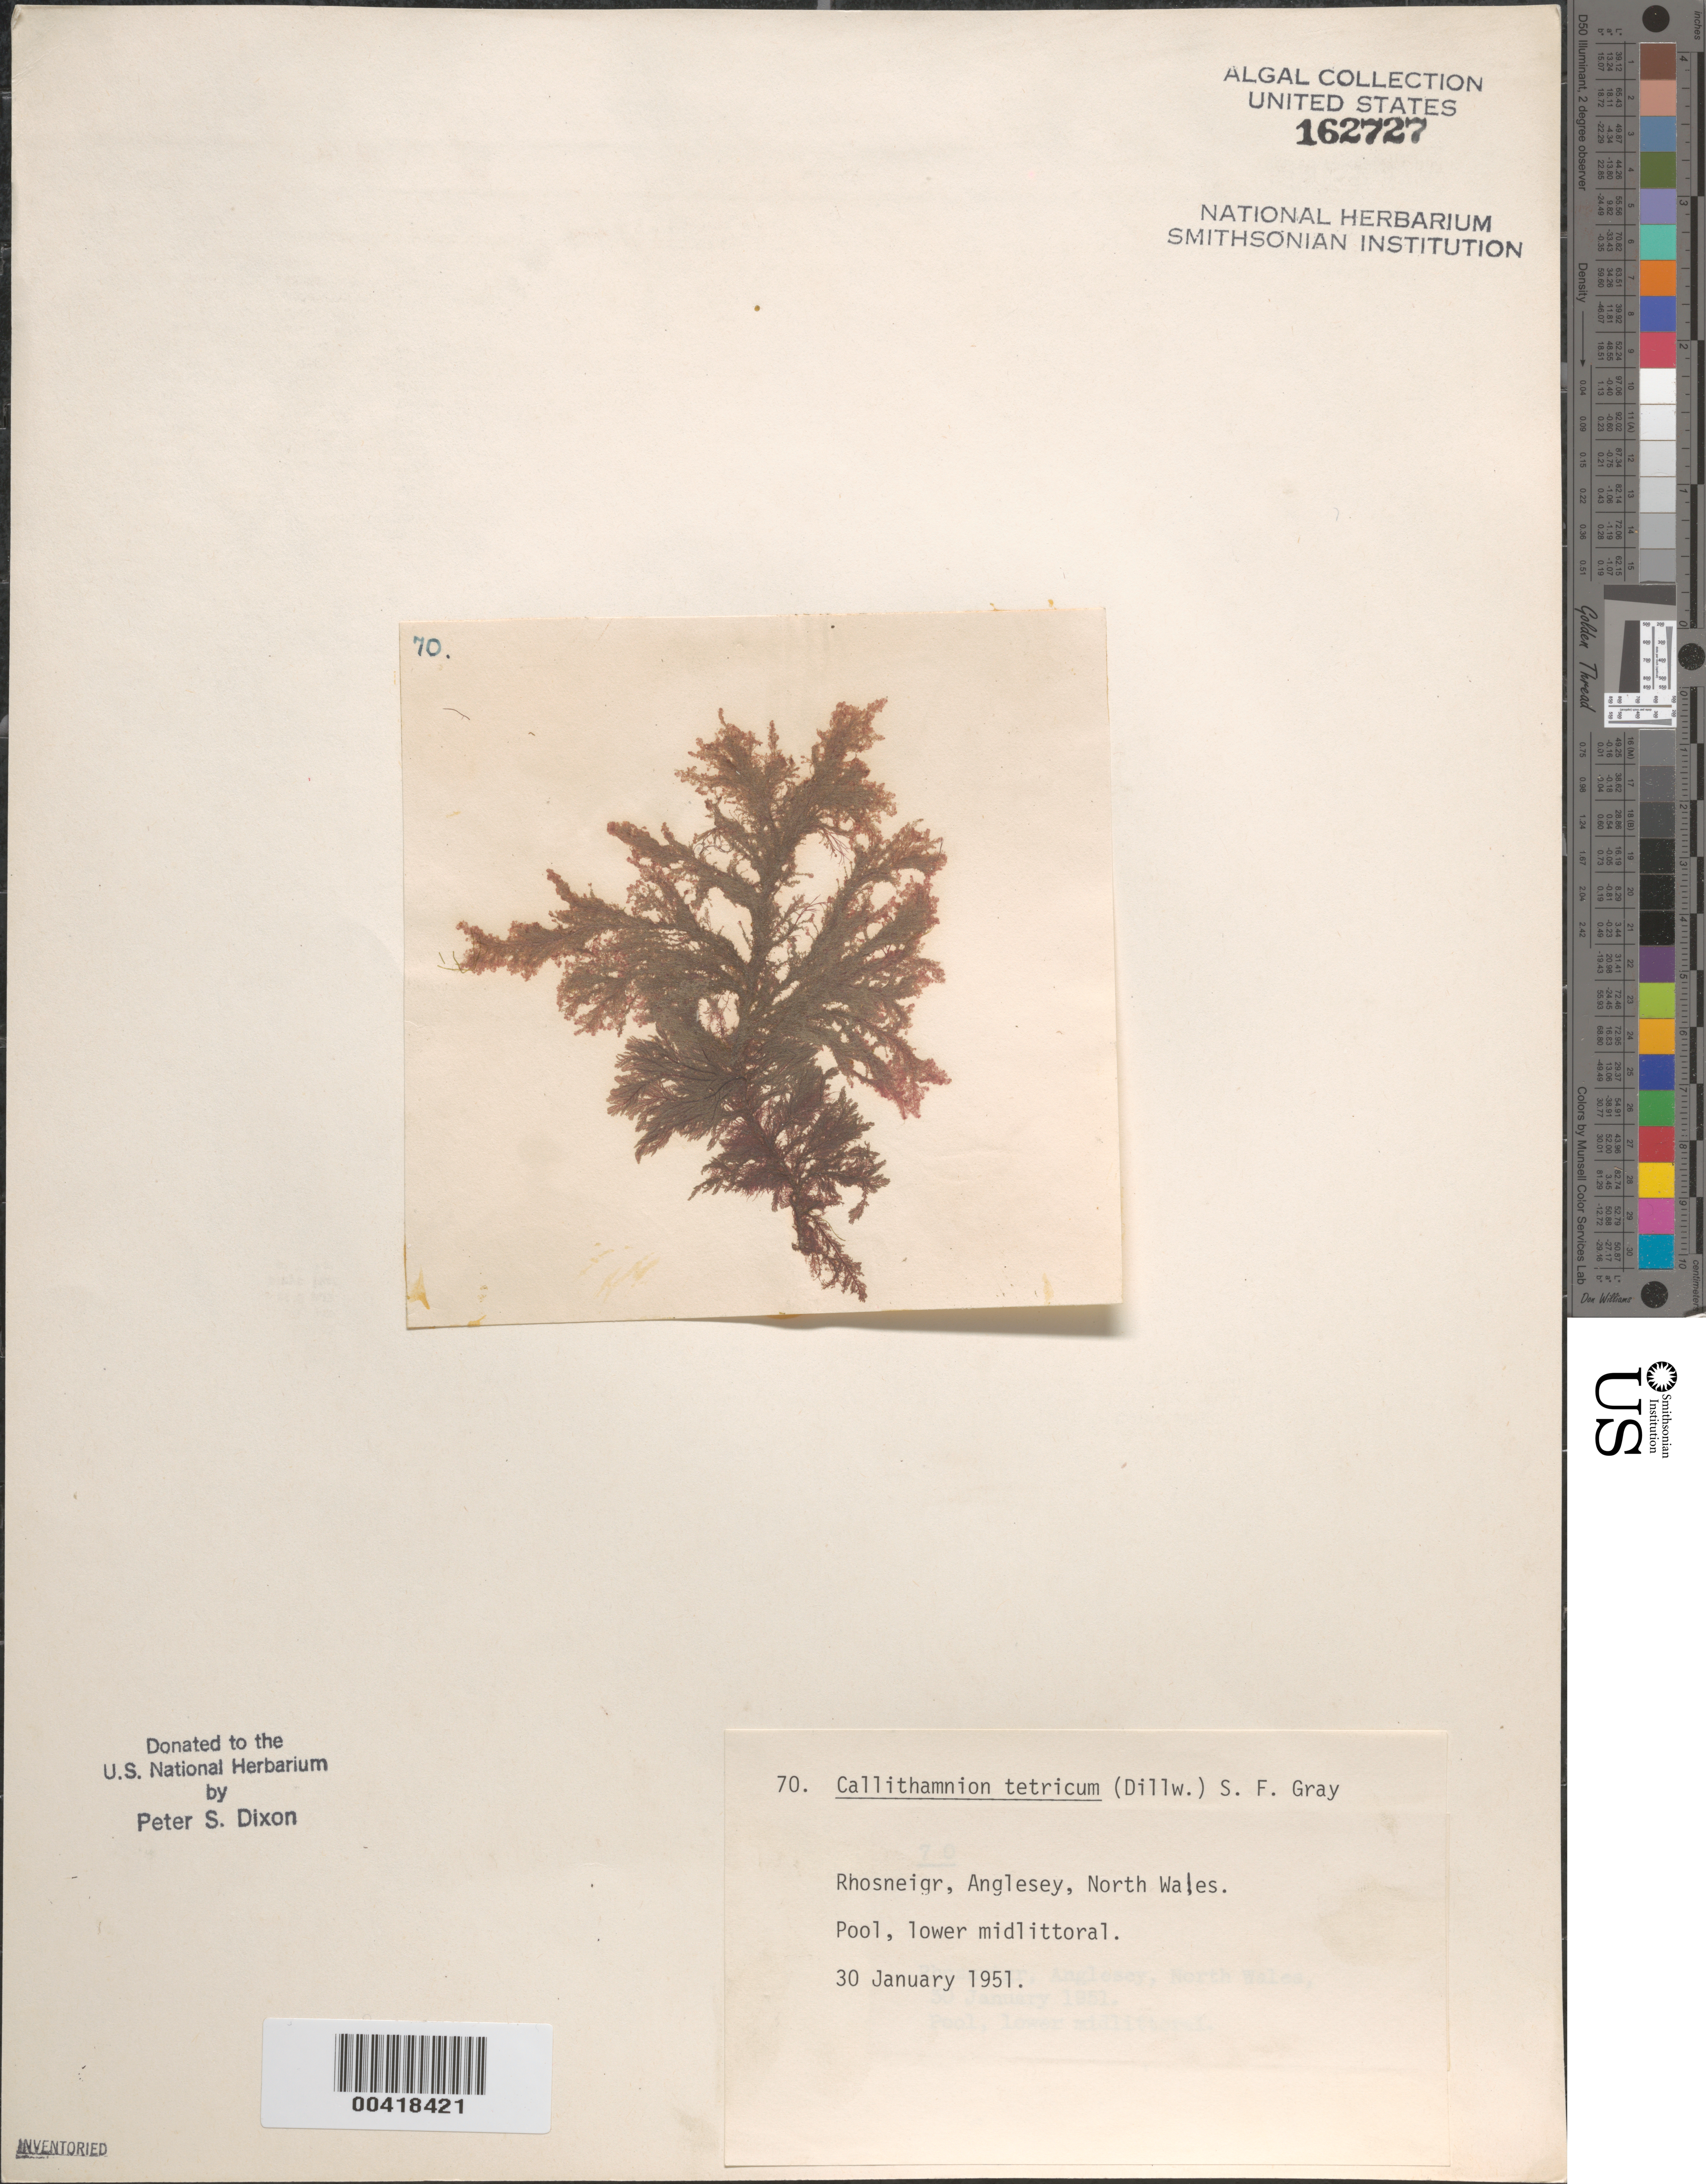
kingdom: Plantae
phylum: Rhodophyta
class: Florideophyceae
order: Ceramiales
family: Callithamniaceae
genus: Callithamnion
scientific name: Callithamnion tetricum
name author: (Dillwyn) S.F. Gray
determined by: Dixon, P. S.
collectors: P. S. Dixon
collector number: PSD 70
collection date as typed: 30 Jan 1951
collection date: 1951-01-30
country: United Kingdom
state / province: Wales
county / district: Gwynedd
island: Anglesey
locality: Rhosneigr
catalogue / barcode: US 162727